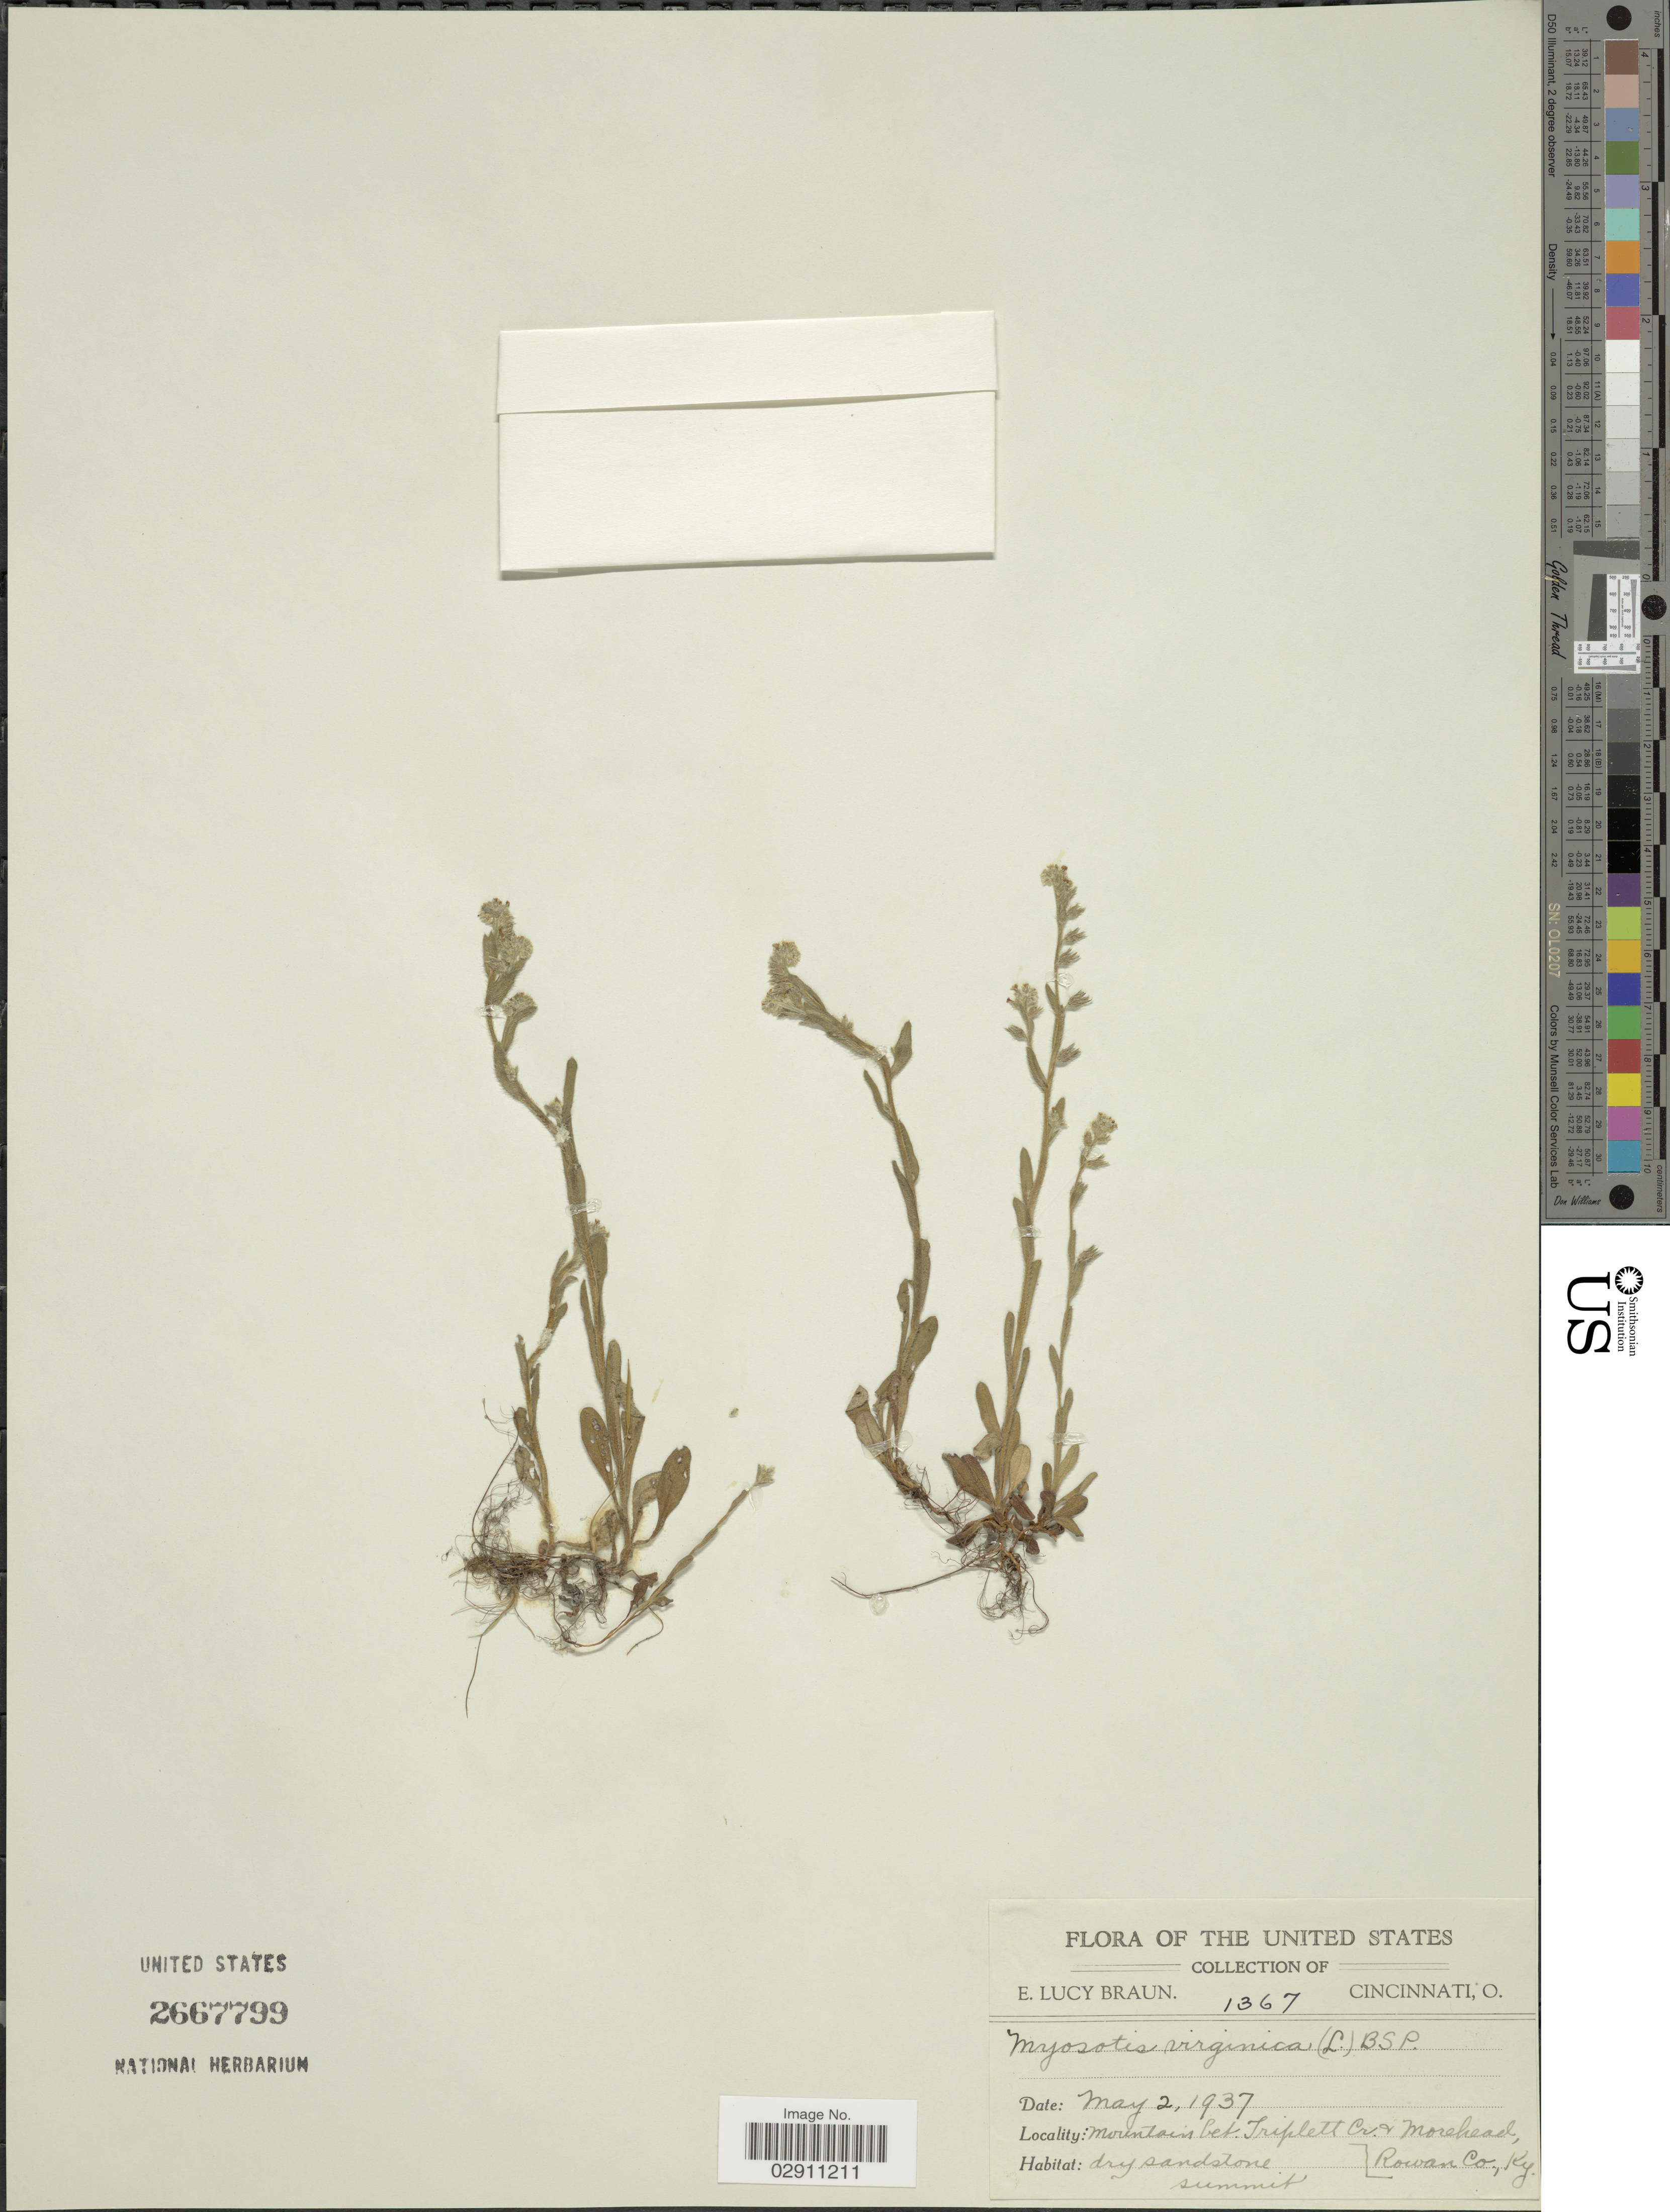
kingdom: Plantae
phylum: Tracheophyta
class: Magnoliopsida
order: Boraginales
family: Boraginaceae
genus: Myosotis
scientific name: Myosotis verna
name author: Nutt.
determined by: Goldman, Doug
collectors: E. L. Braun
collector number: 1367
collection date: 1937-05-02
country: United States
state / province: Kentucky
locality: Mountains Cet. Triplett Cr. & Morehead, Rowan Co.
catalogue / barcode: US 2667799